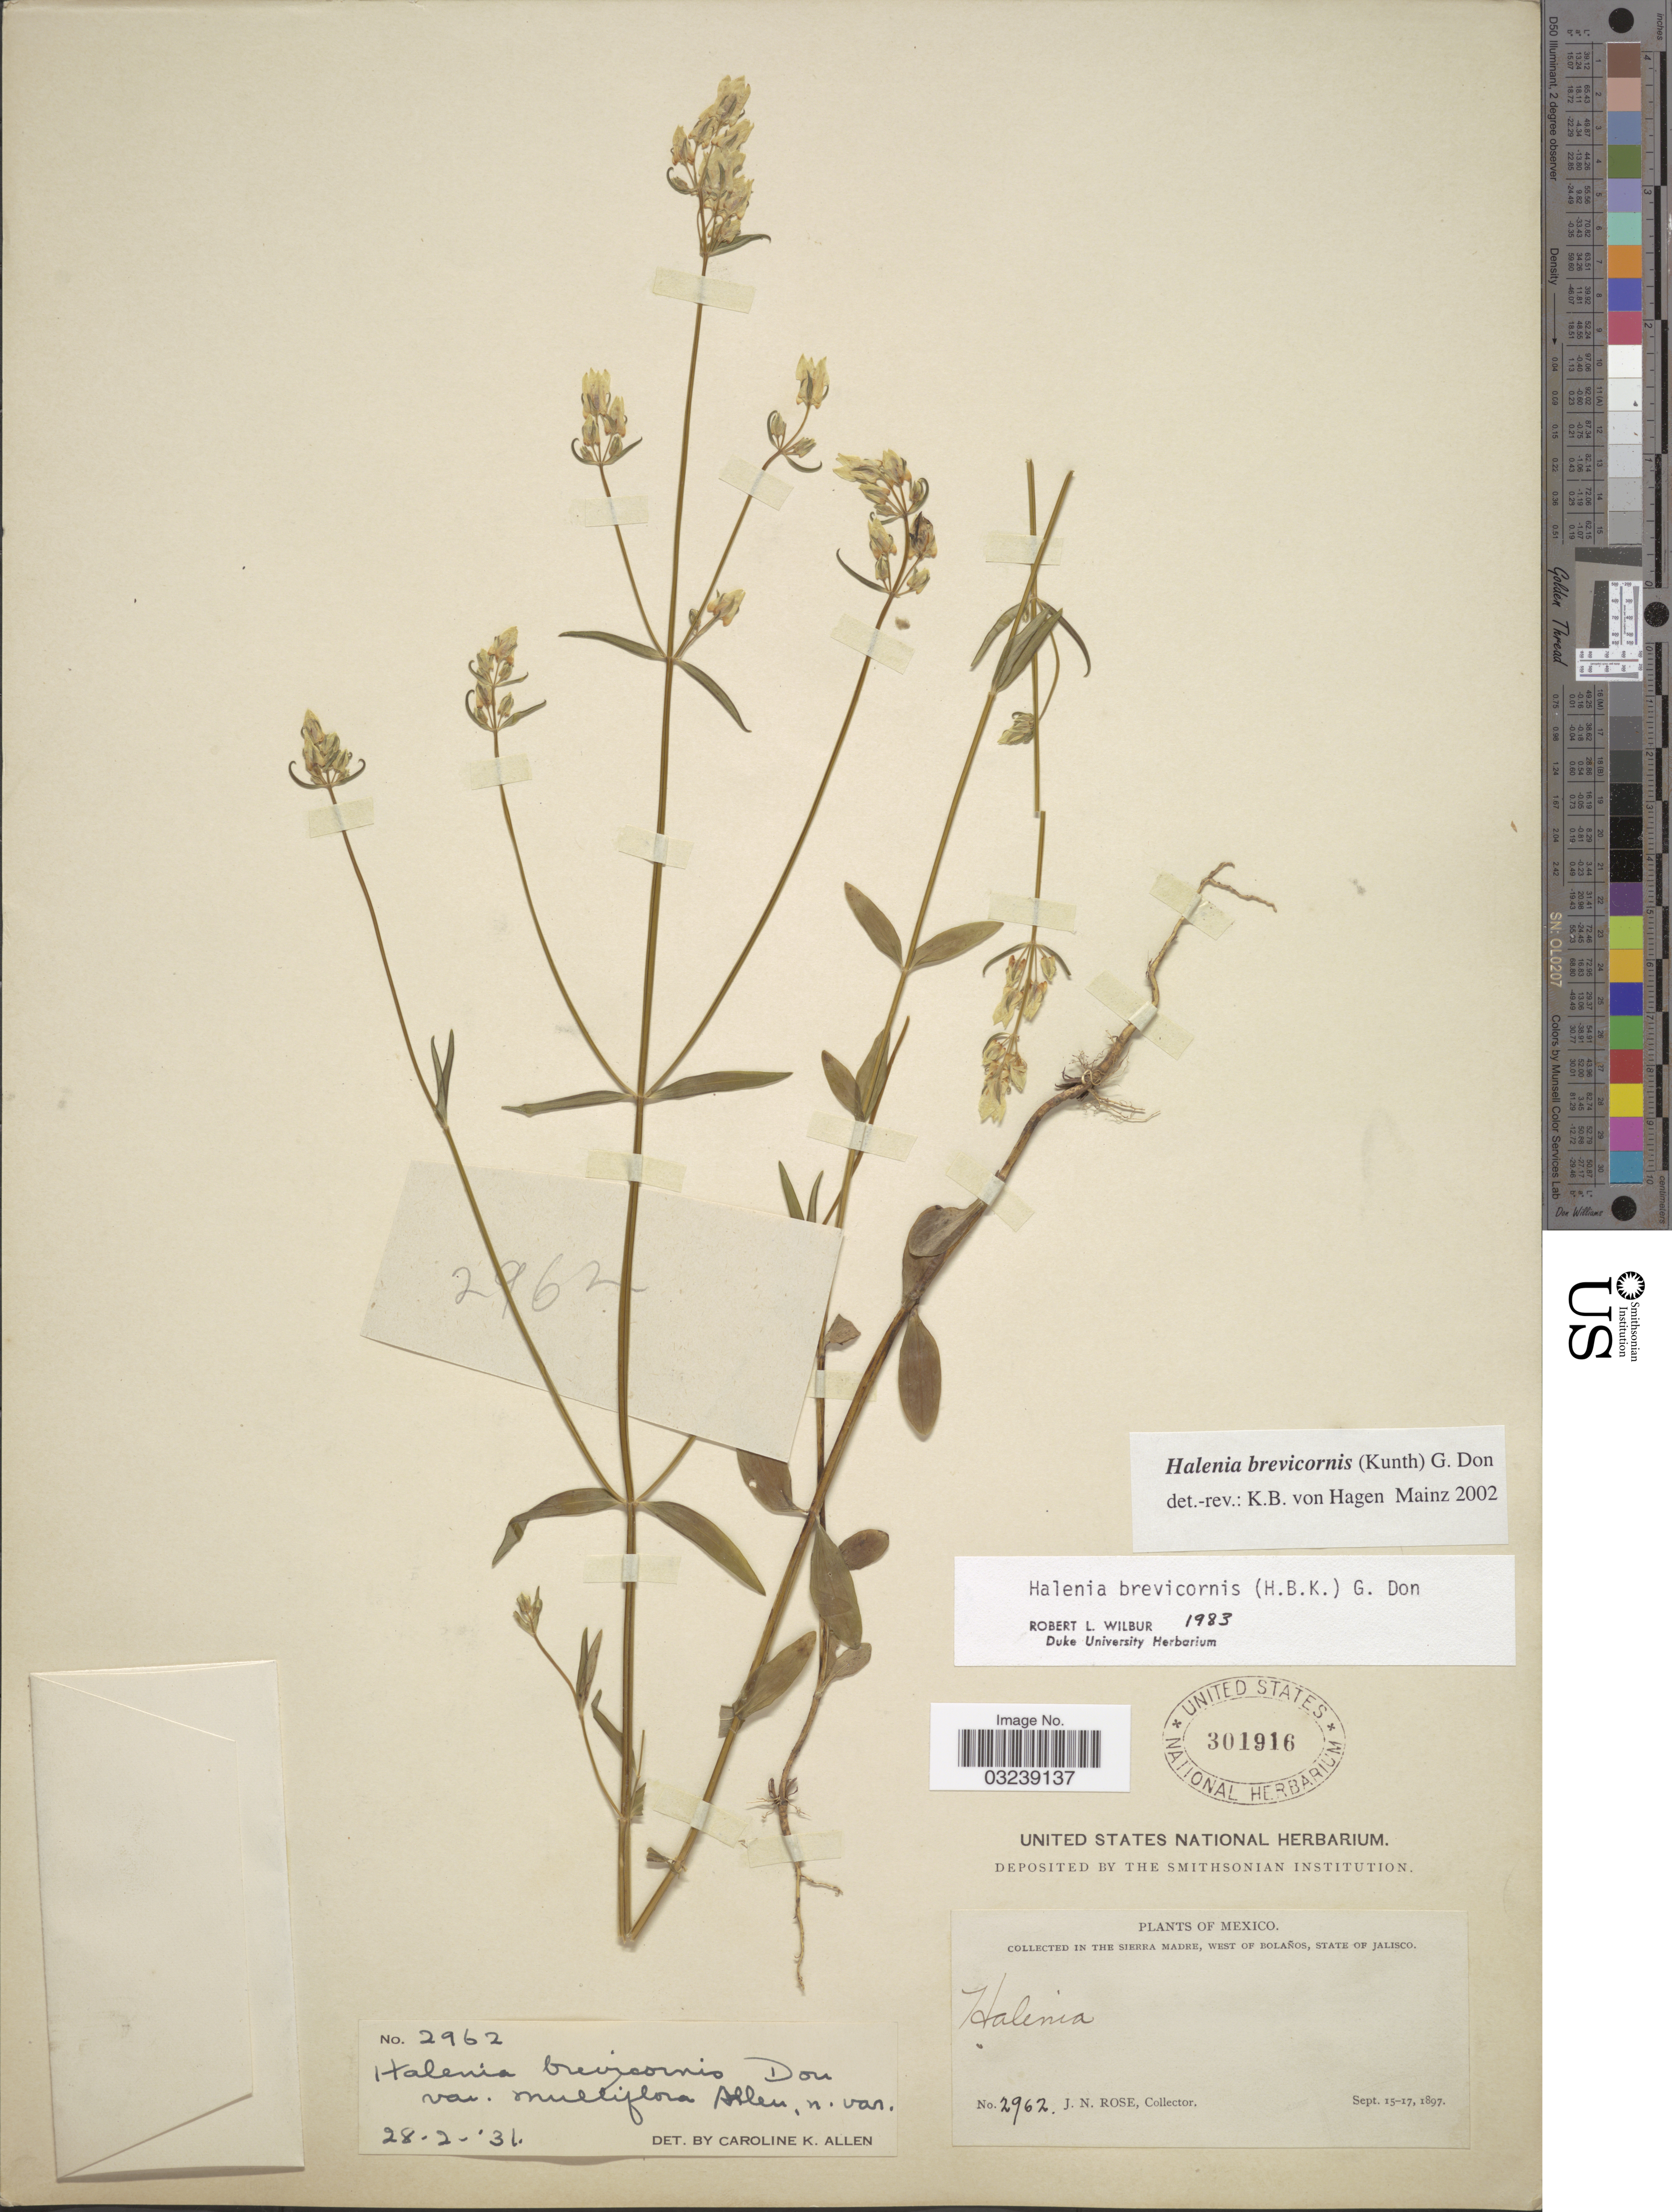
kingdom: Plantae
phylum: Tracheophyta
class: Magnoliopsida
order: Gentianales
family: Gentianaceae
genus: Halenia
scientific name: Halenia brevicornis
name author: (Kunth) G. Don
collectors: J. N. Rose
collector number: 2962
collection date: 1897-09-15/1897-09-17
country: Mexico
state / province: Jalisco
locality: Collected in the Sierra Madre, West of Bolaños.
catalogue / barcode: US 301916